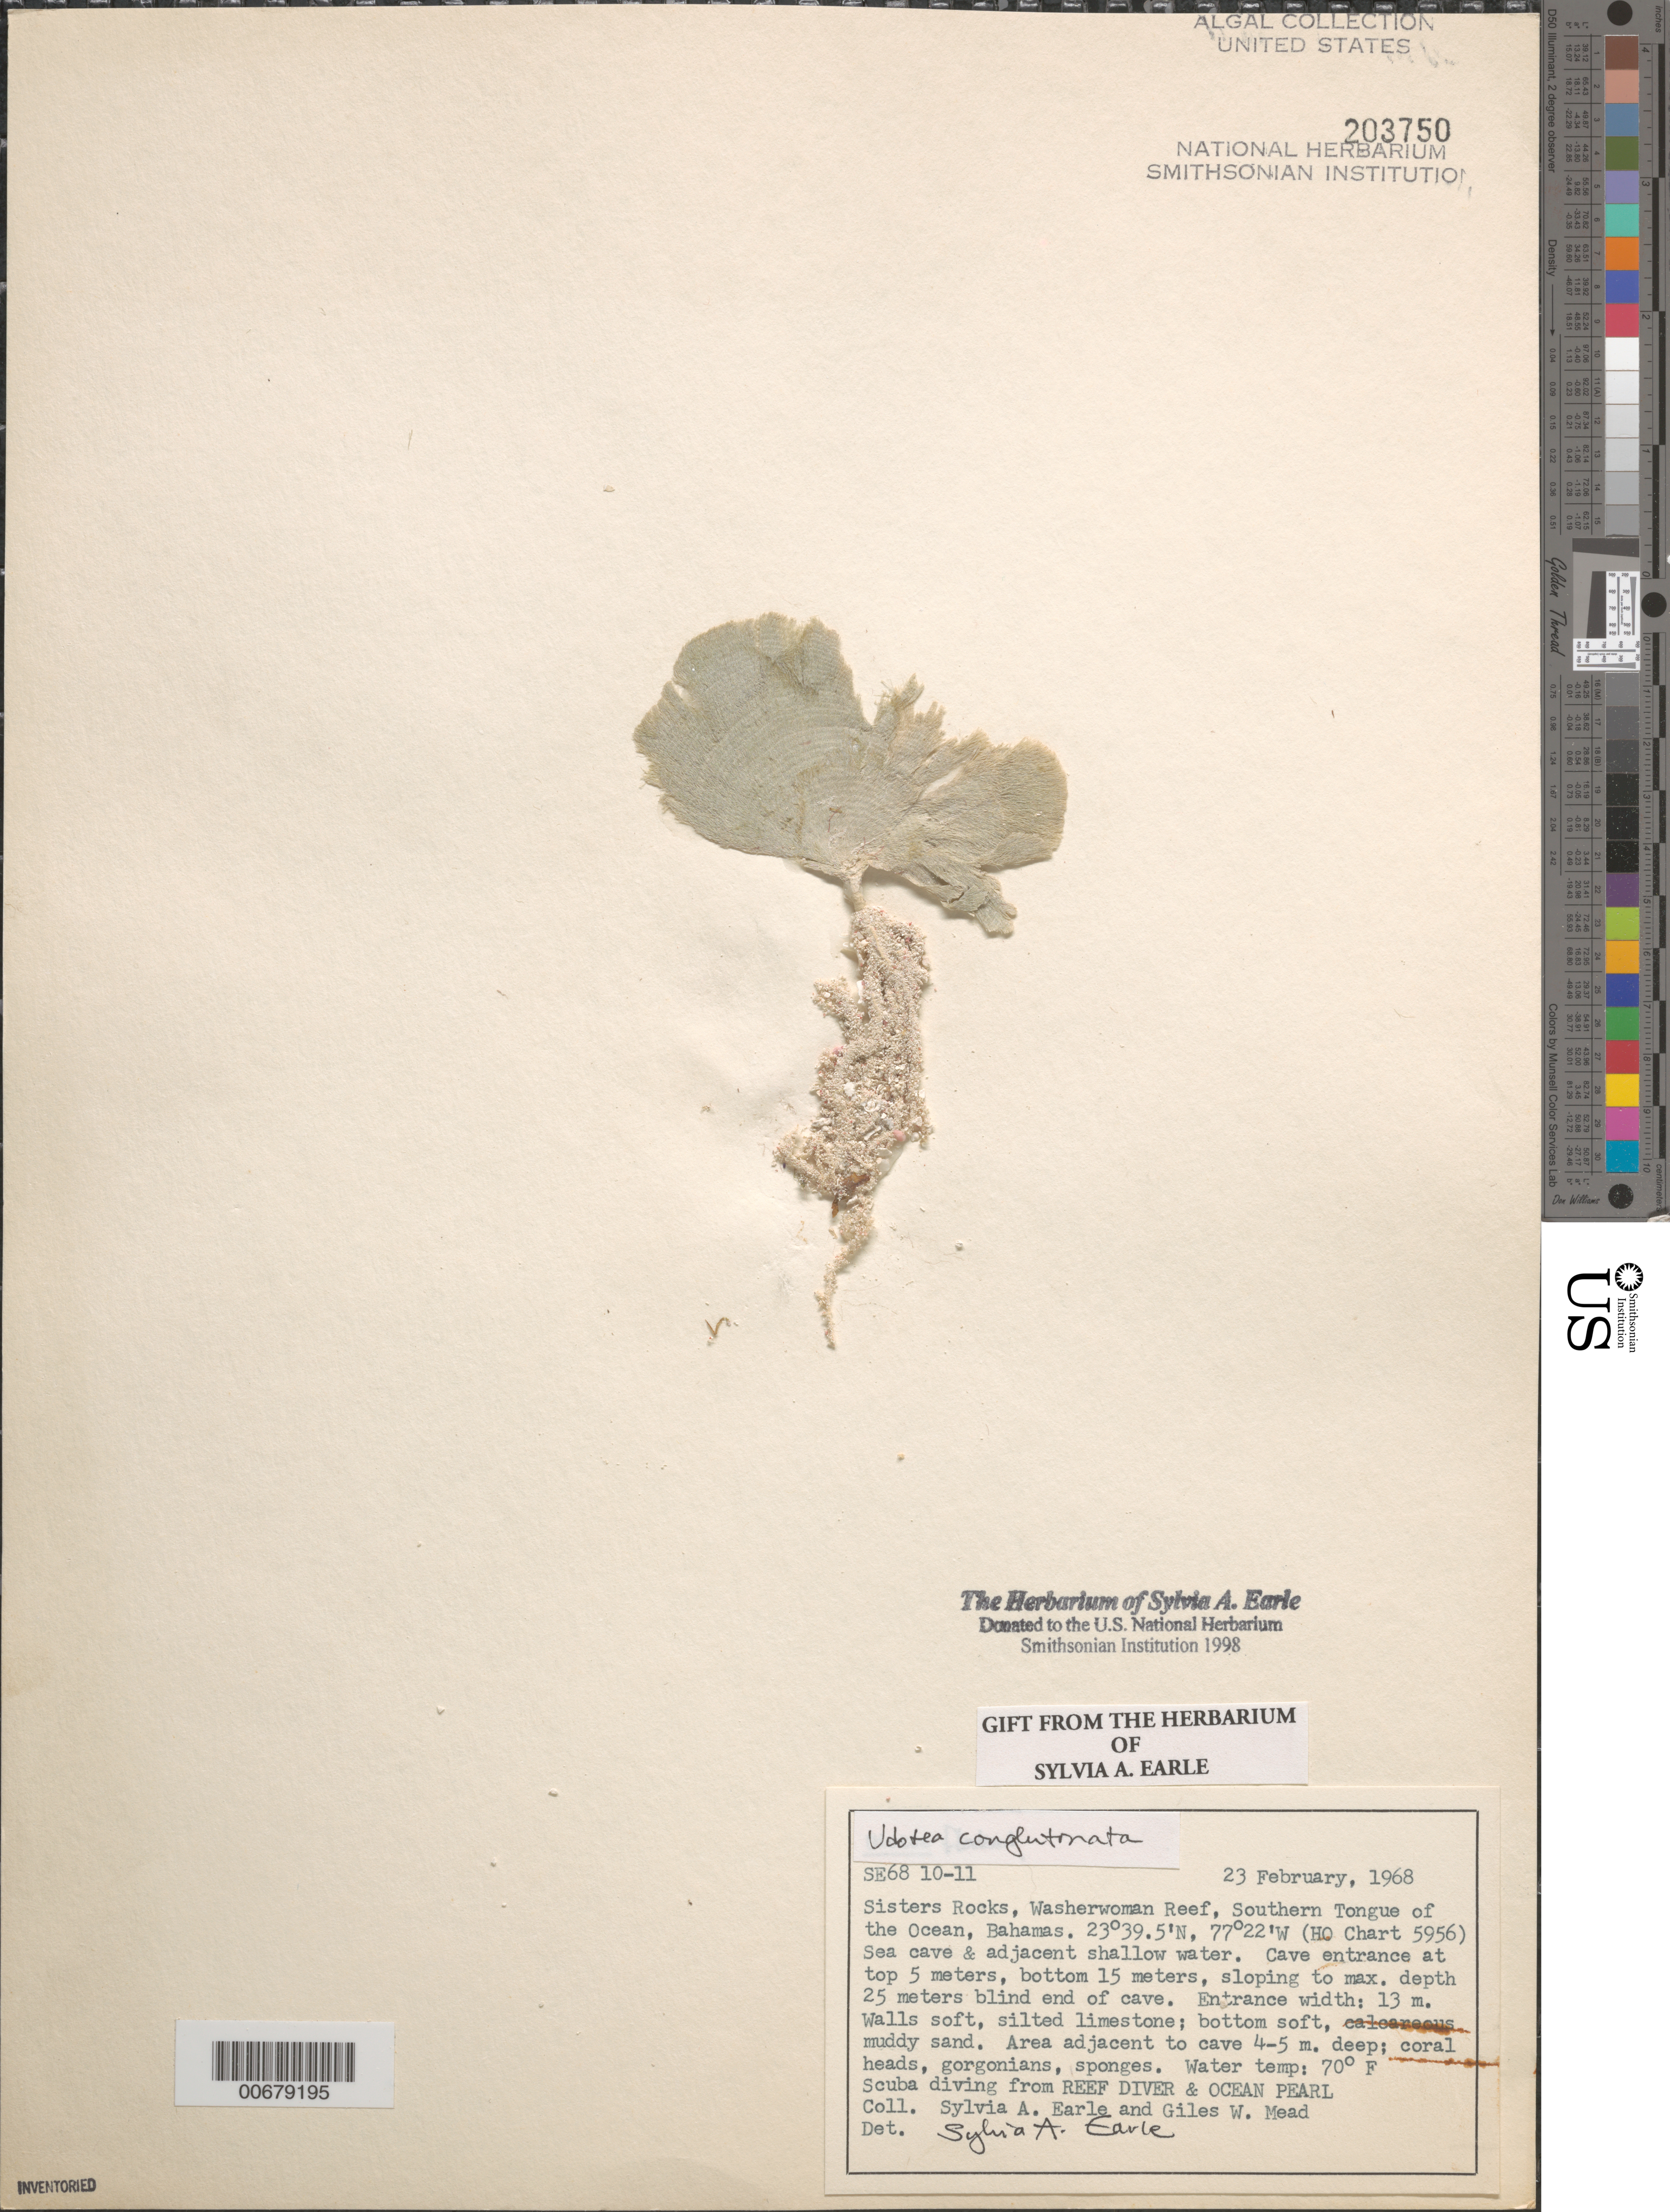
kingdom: Plantae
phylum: Chlorophyta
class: Ulvophyceae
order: Bryopsidales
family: Udoteaceae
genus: Udotea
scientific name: Udotea conglutinata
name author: (Ellis & Sol.) J.V.Lamouroux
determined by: Earle, S. A.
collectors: S. A. Earle & G. W. Mead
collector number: SE 6810-11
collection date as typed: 23 Feb 1968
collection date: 1968-02-23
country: Bahamas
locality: Sisters Rocks, Washerwoman Reef, Southern Tongue of the Ocean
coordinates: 23 39.5' N, 77 22' W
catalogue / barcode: US 203750